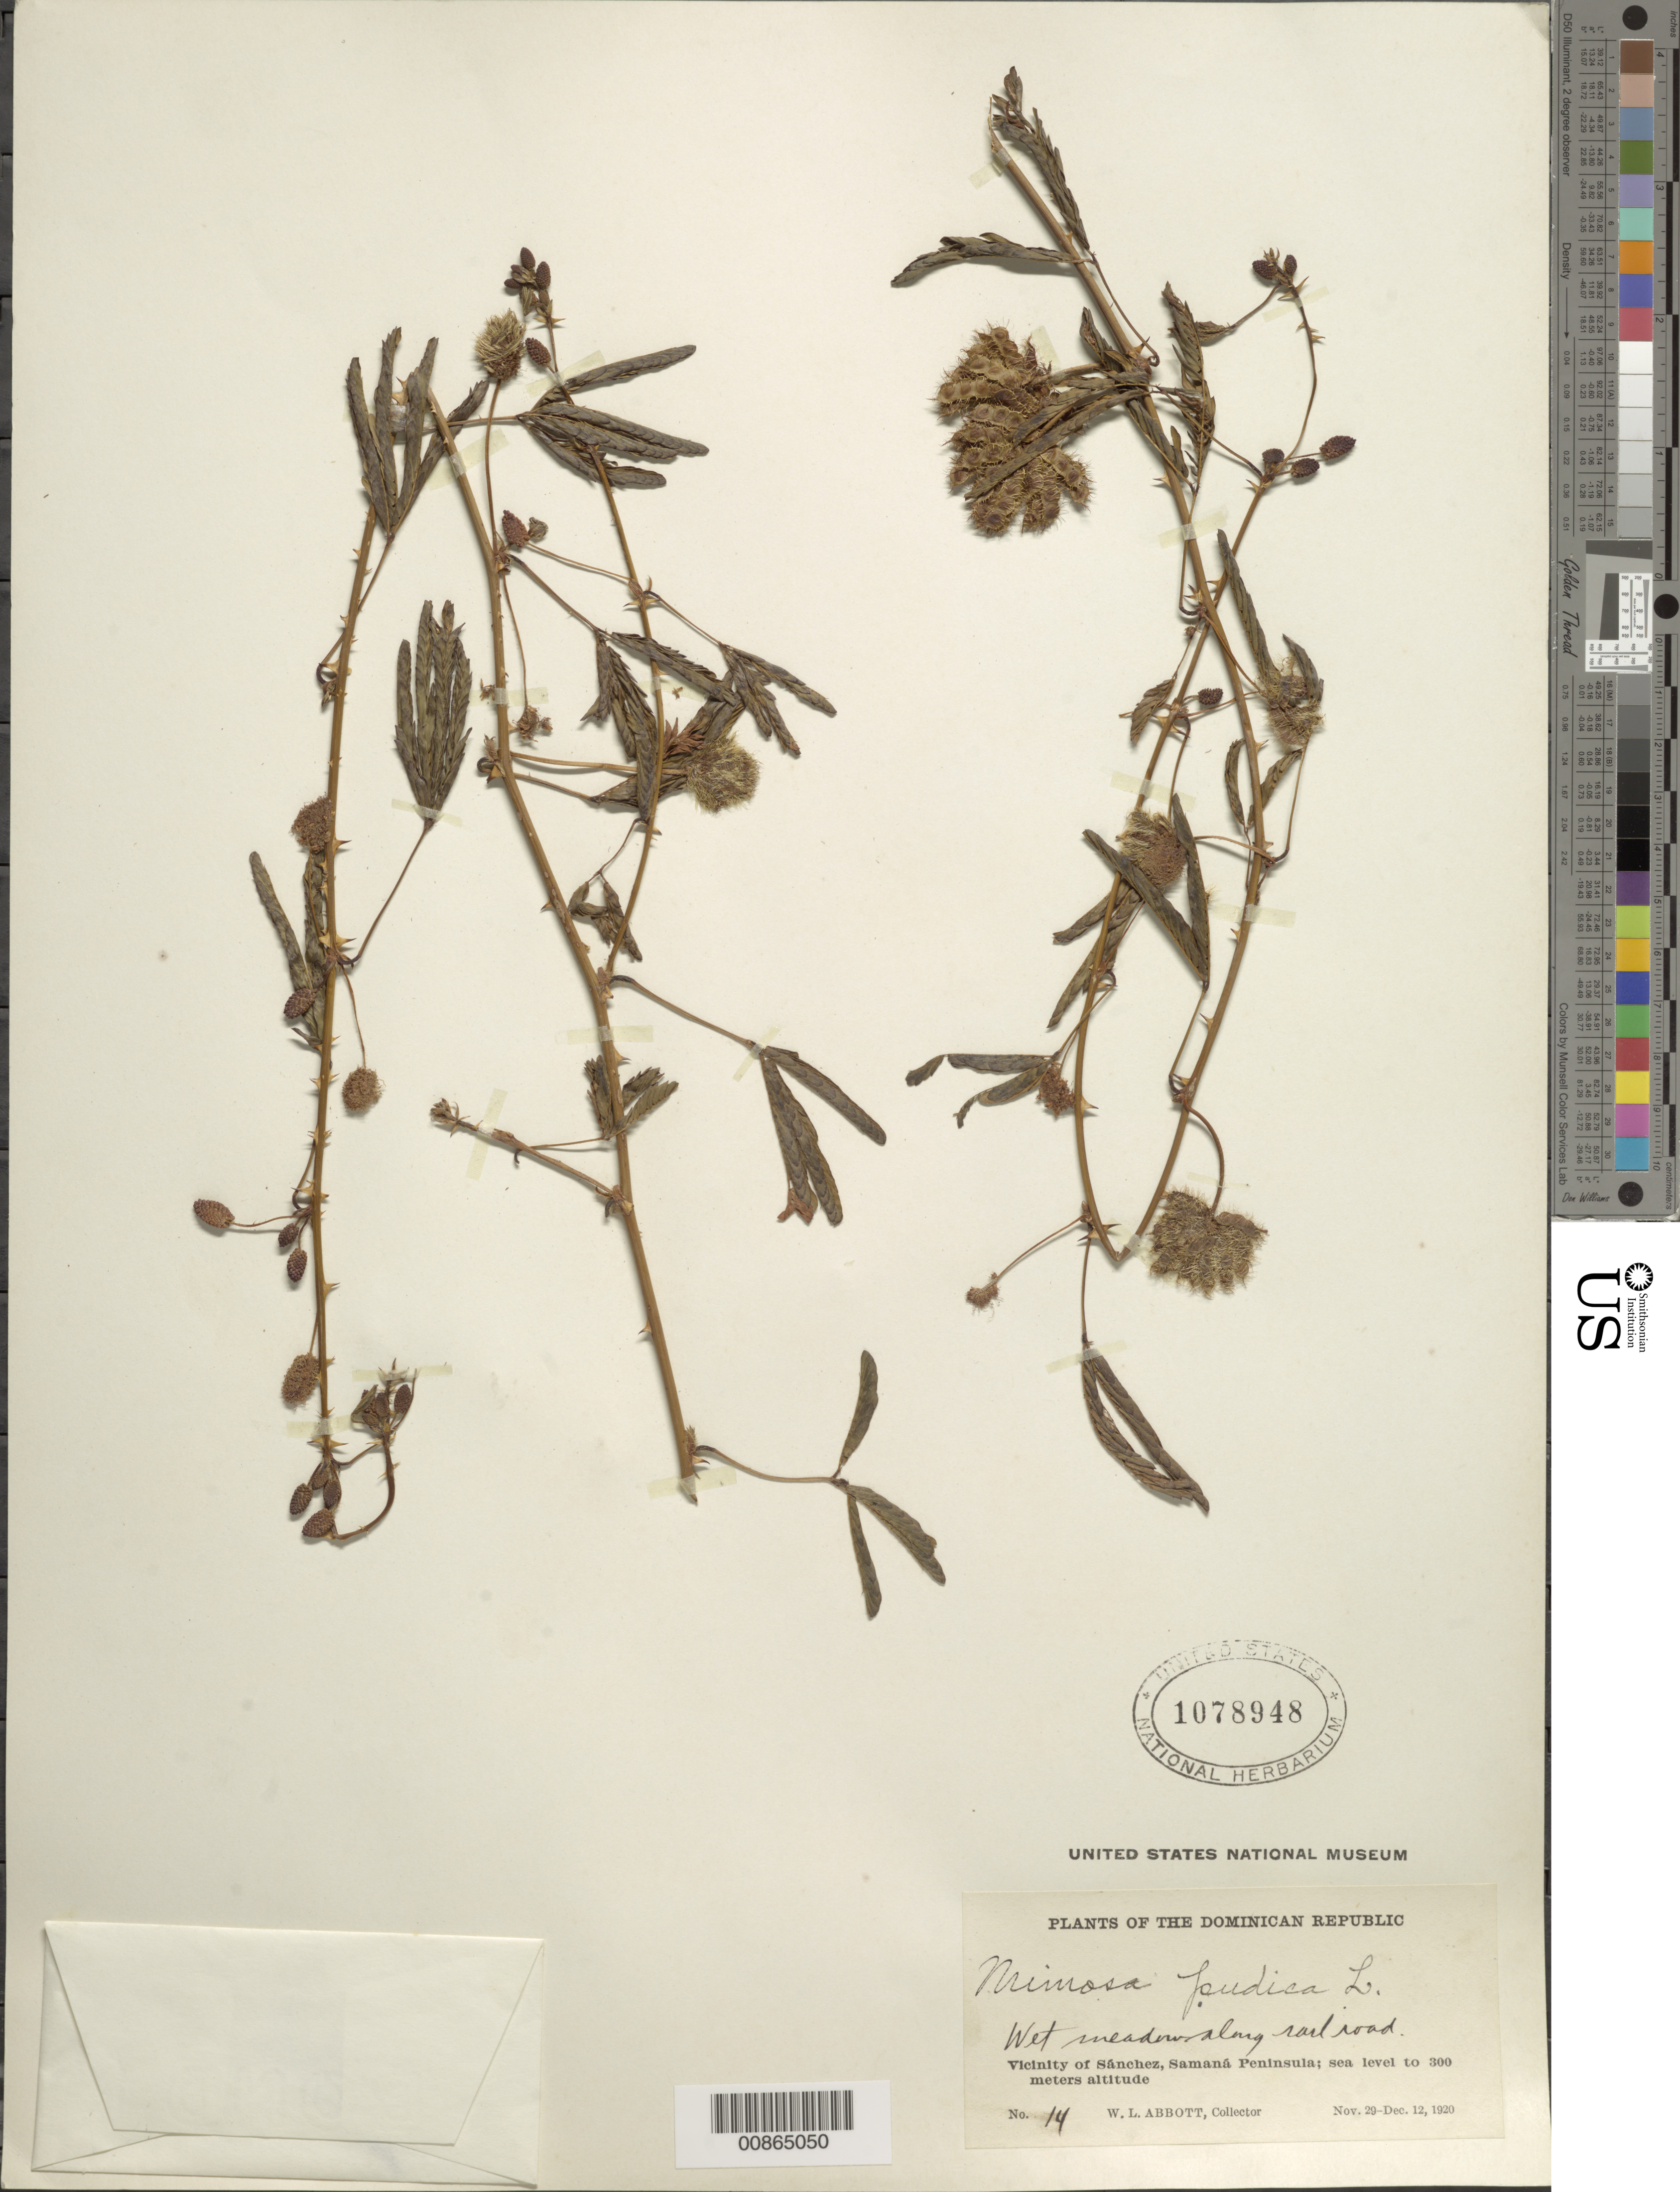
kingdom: Plantae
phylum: Tracheophyta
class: Magnoliopsida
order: Fabales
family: Fabaceae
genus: Mimosa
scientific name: Mimosa pudica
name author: L.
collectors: W. L. Abbott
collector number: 14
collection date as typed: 29 Nov 1920 to 12 Dec 1920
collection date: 1920-11-29/1920-12-12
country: Dominican Republic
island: Hispaniola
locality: Vicinity of Sánchez, Samaná Peninsula.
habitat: Wet meadow along rail road.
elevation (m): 0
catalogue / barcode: US 1078948